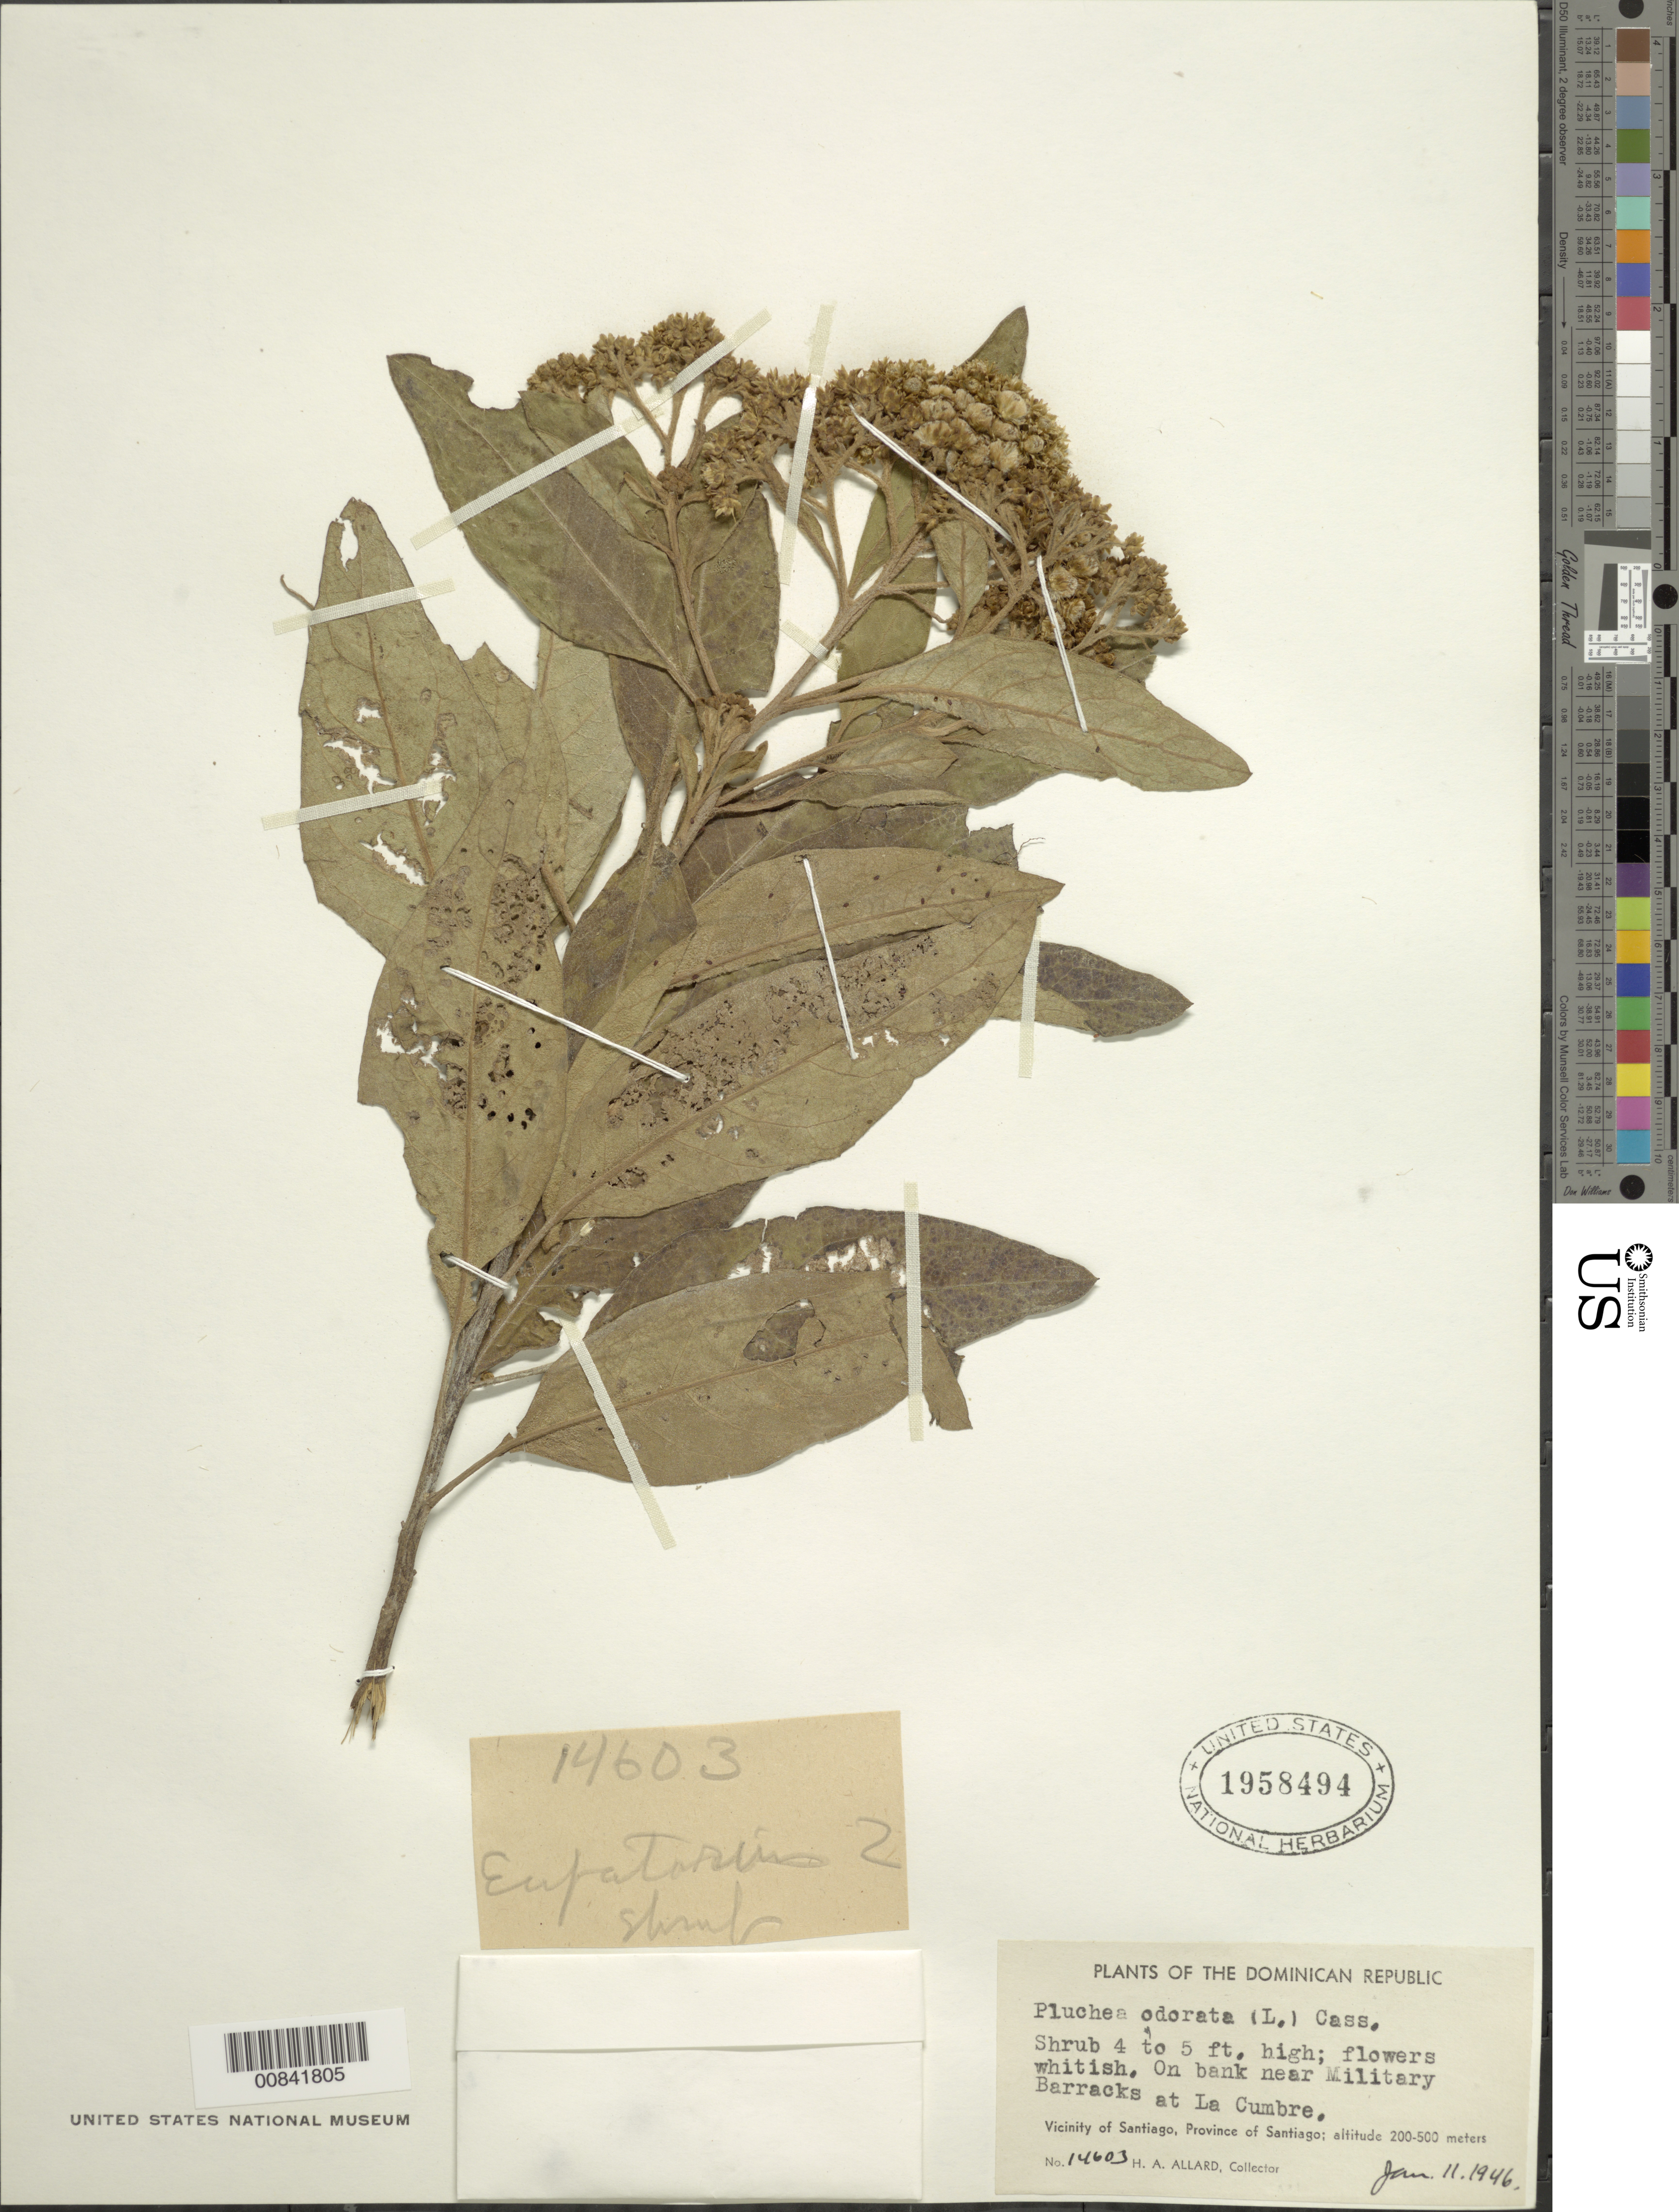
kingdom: Plantae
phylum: Tracheophyta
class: Magnoliopsida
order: Asterales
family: Asteraceae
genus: Pluchea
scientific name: Pluchea carolinensis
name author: (Jacq.) D. Don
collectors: H. A. Allard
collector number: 14603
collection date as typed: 11 Jan 1946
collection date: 1946-01-11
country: Dominican Republic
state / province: Santiago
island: Hispaniola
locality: Vicinity of Santiago, near Military barracks at La Cumbre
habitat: On bank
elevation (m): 200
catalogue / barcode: US 1958494